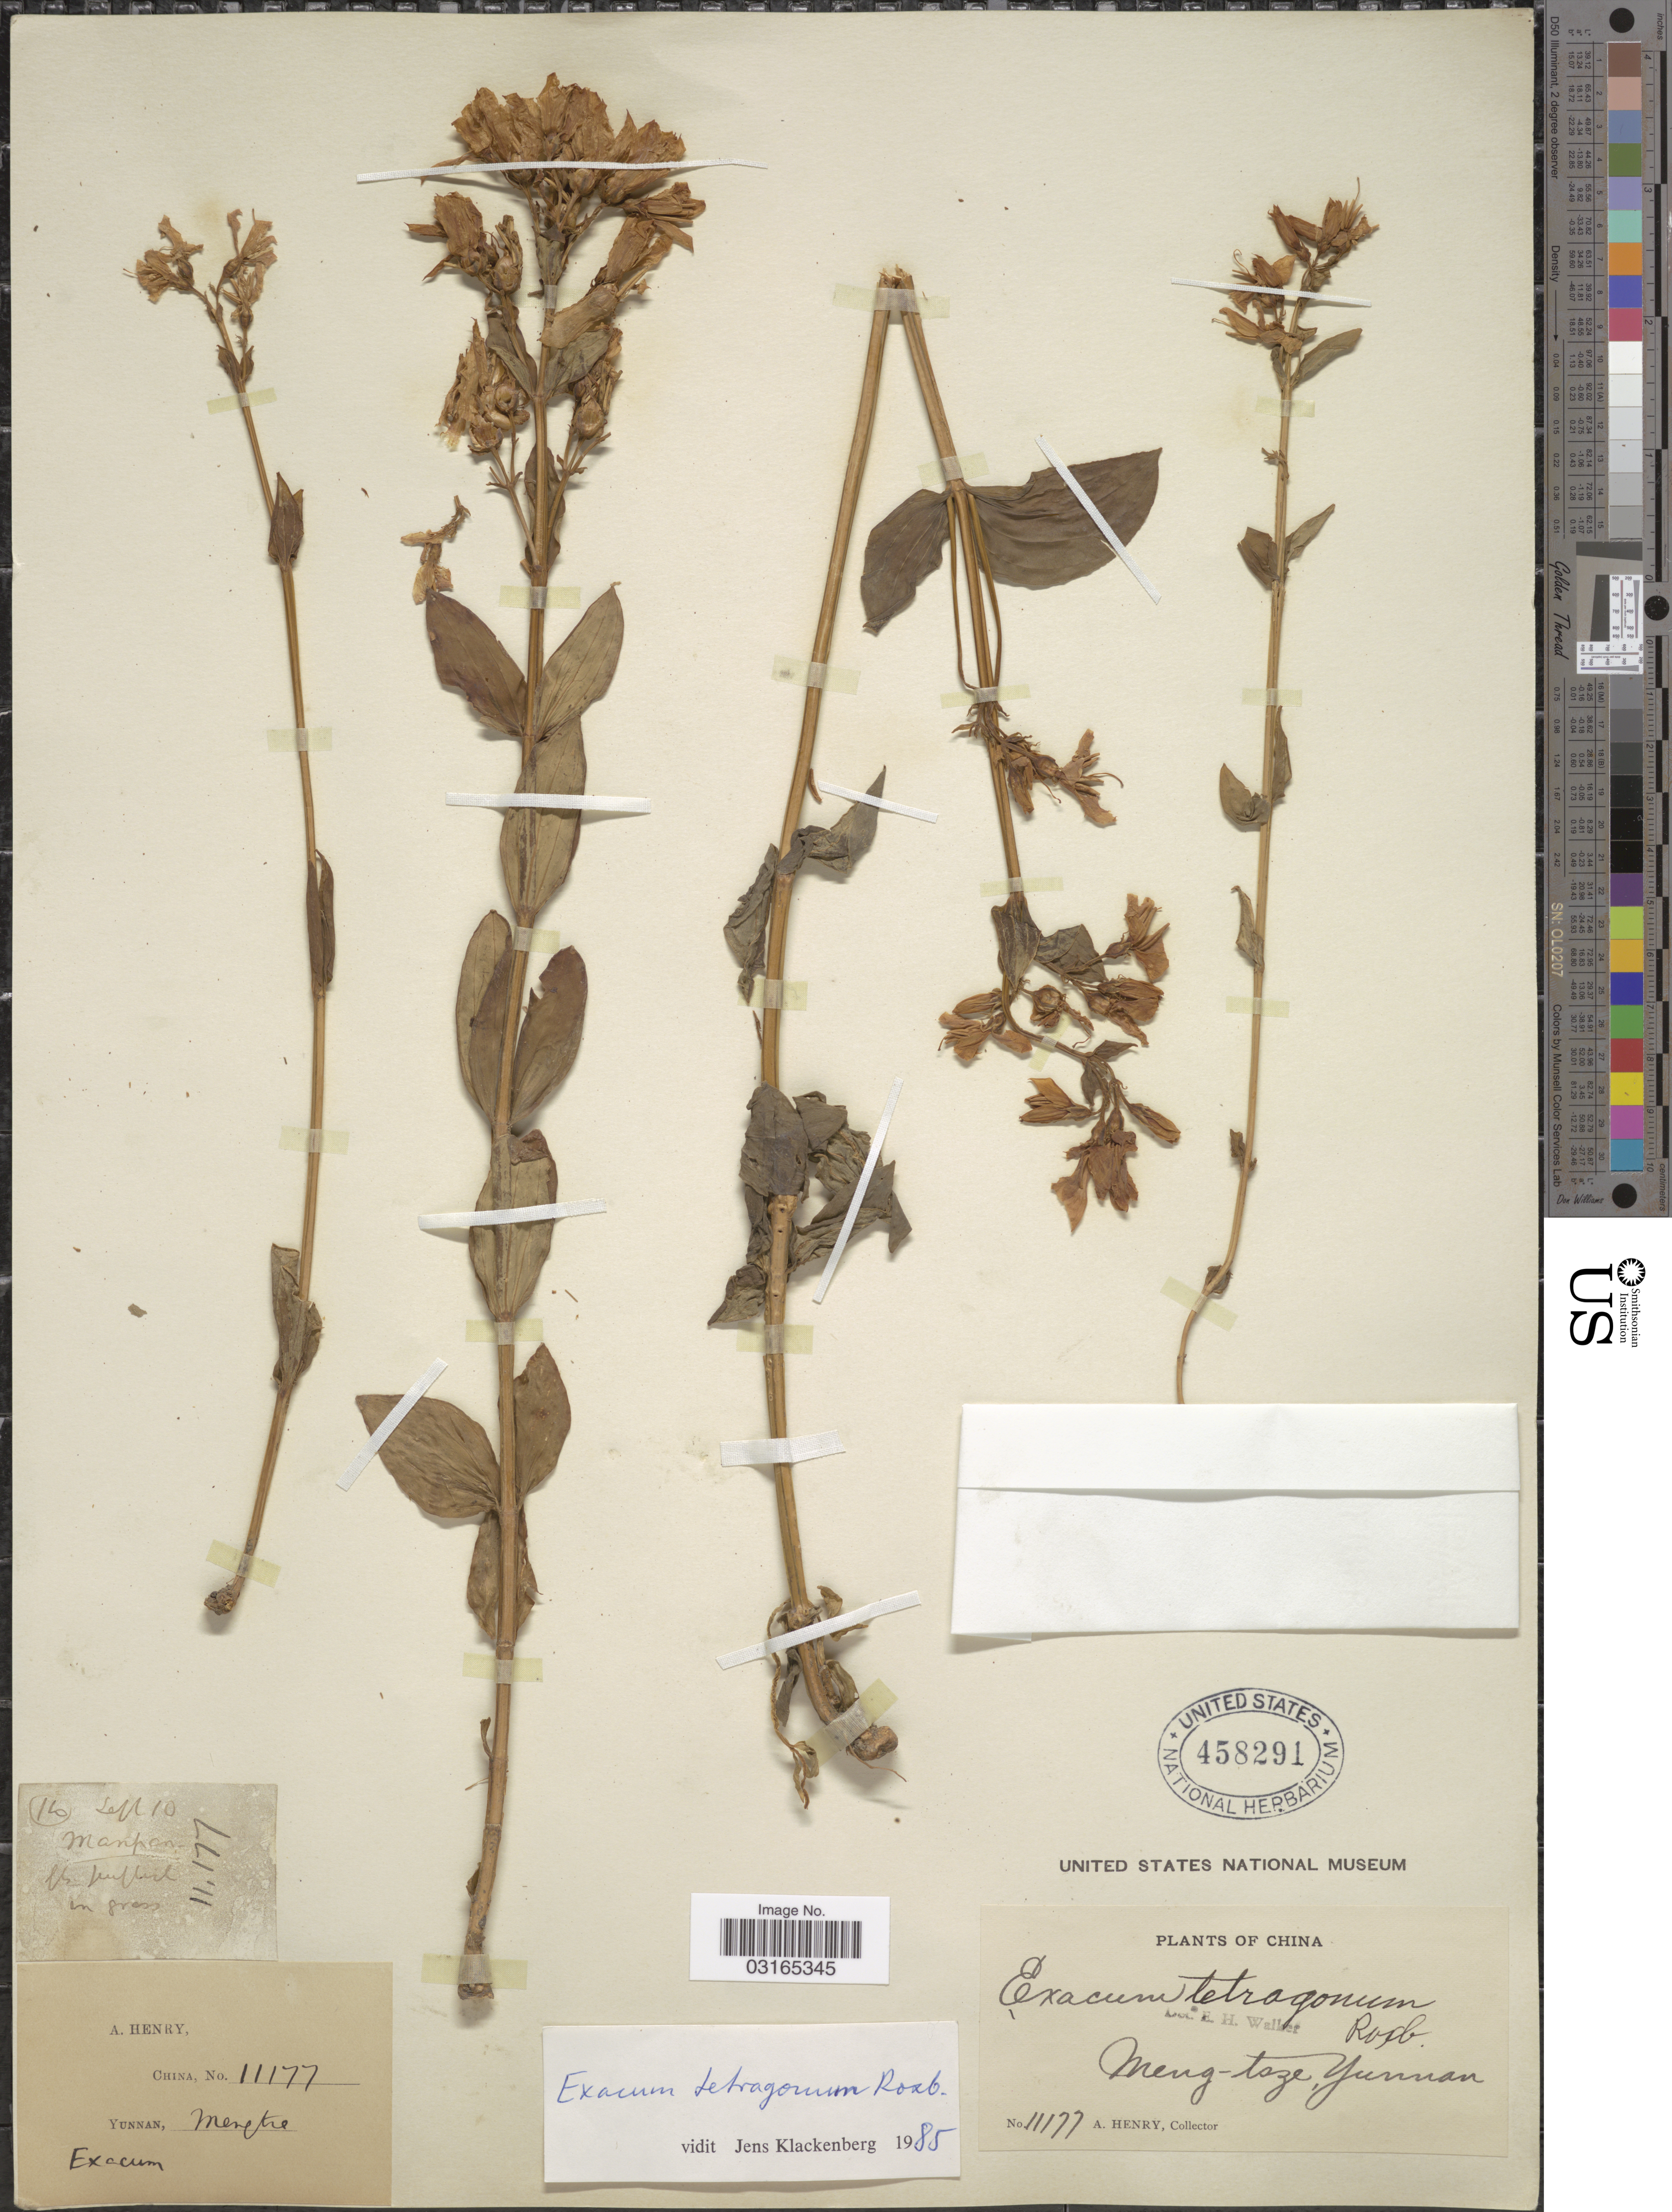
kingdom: Plantae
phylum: Tracheophyta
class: Magnoliopsida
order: Gentianales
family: Gentianaceae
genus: Exacum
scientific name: Exacum tetragonum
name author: Roxb.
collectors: A. Henry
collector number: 11177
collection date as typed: Transcribed d/m/y: /9/10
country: China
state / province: Yunnan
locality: Meng-tsze.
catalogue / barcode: US 458291